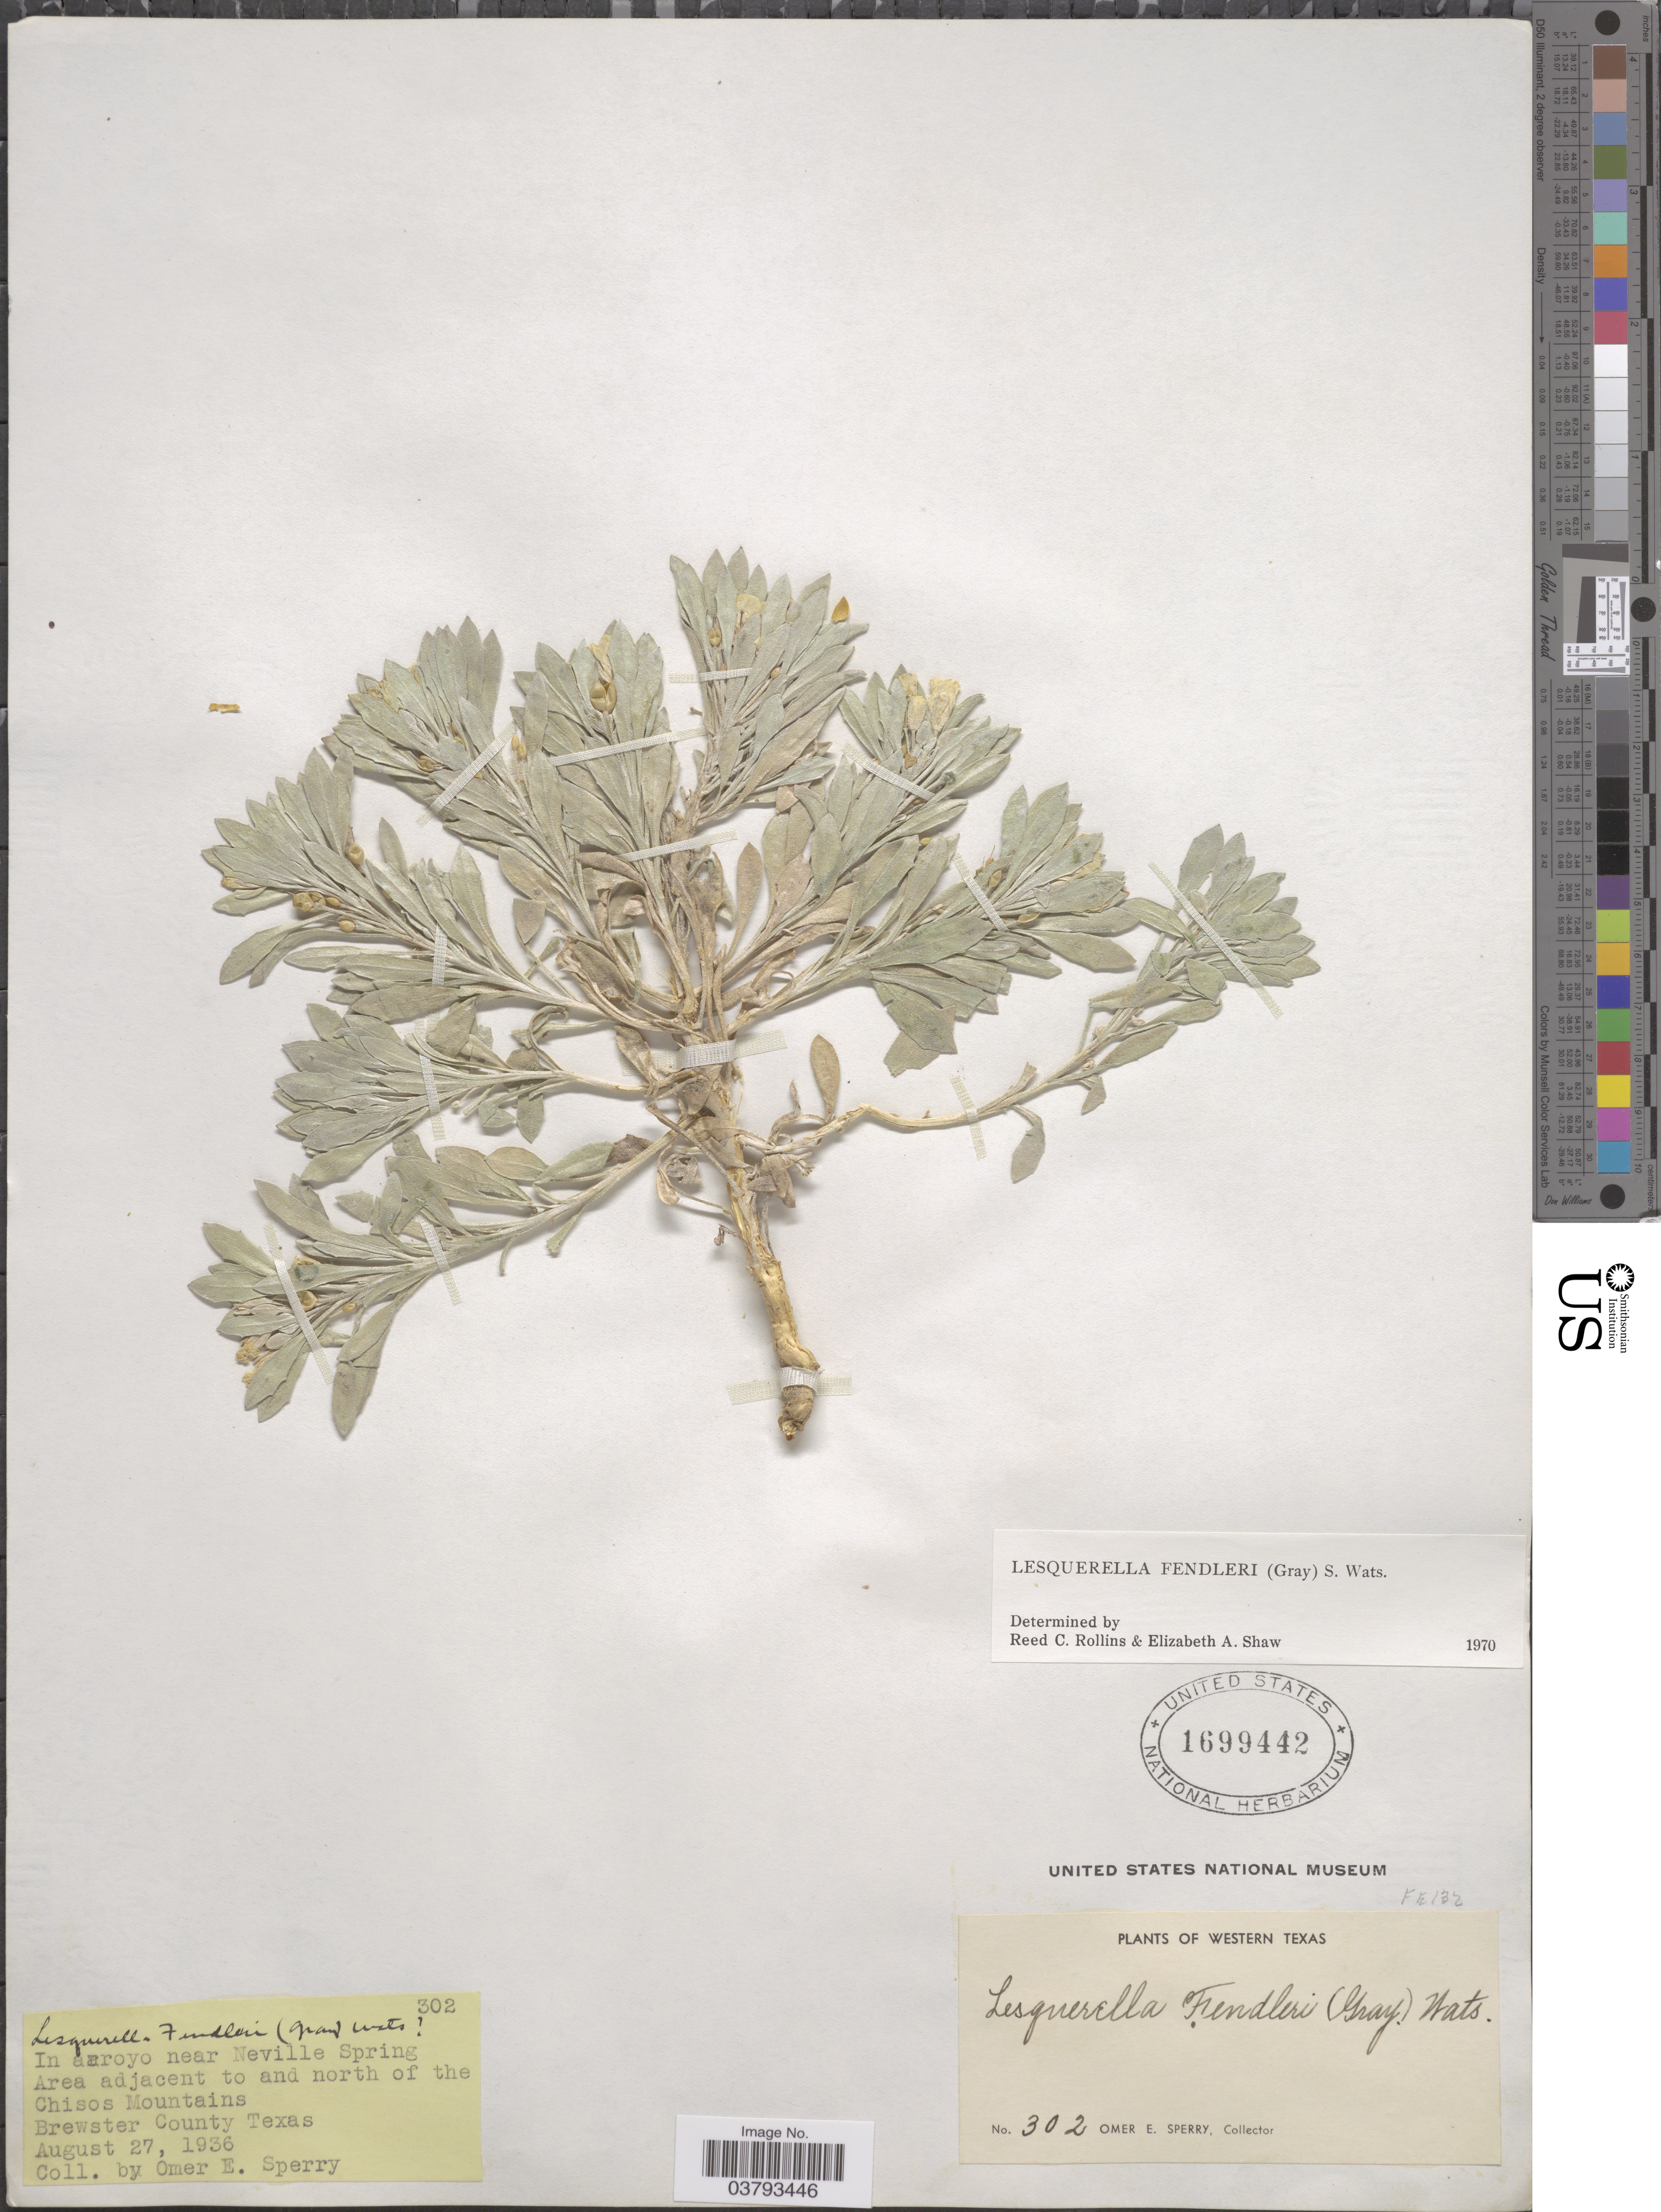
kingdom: Plantae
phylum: Tracheophyta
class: Magnoliopsida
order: Brassicales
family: Brassicaceae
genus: Lesquerella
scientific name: Lesquerella fendleri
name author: (A. Gray) S. Watson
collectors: O. E. Sperry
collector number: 302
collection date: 1936-08-27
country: United States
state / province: Texas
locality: Western Texas. In arroyo near Neville Spring Area adjacent to and north of the Chisos Mountains. Brewster County.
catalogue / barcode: US 1699442